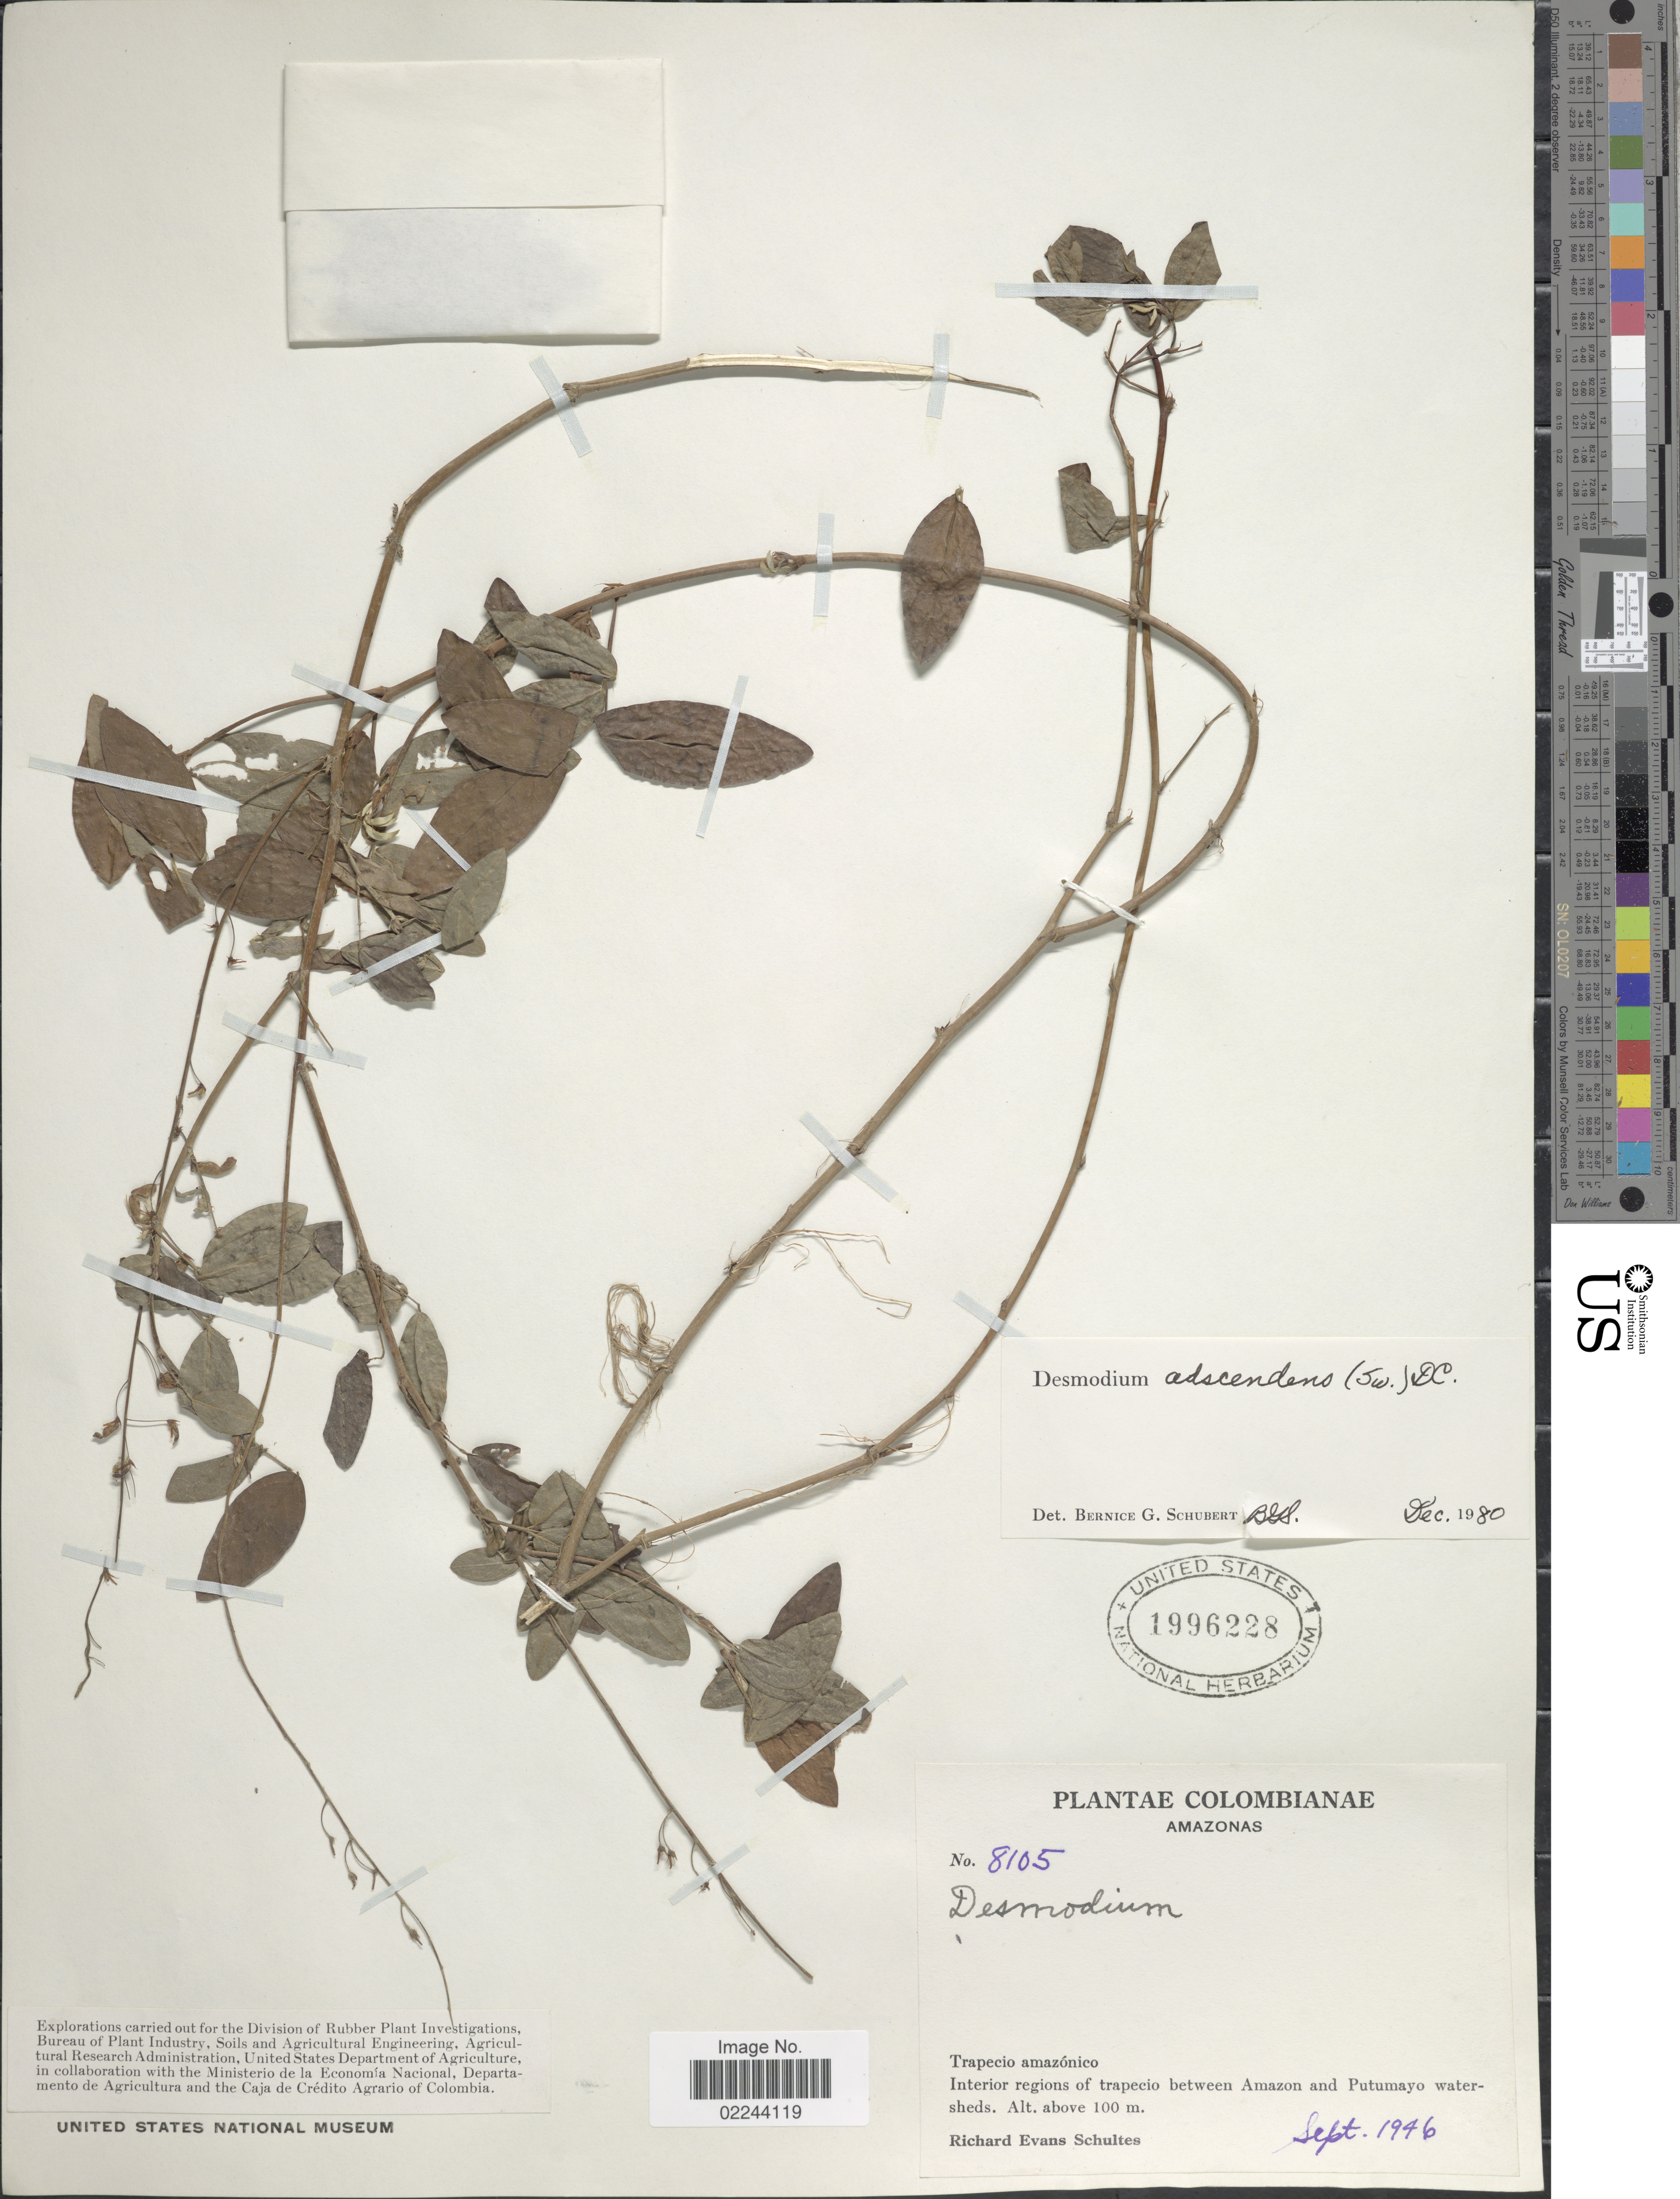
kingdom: Plantae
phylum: Tracheophyta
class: Magnoliopsida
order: Fabales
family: Fabaceae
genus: Grona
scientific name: Grona adscendens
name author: (Sw.) H. Ohashi & K. Ohashi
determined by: Strong, Mark T., (BOT), Smithsonian Institution - National Museum of Natural History (UNITED STATES)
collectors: R. E. Schultes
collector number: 8105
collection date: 1946-09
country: Colombia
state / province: Amazônas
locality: Trapecio amazónico, Interior regions of trapecio between Amazon and Putumayo watersheds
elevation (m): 100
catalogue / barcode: US 1996228